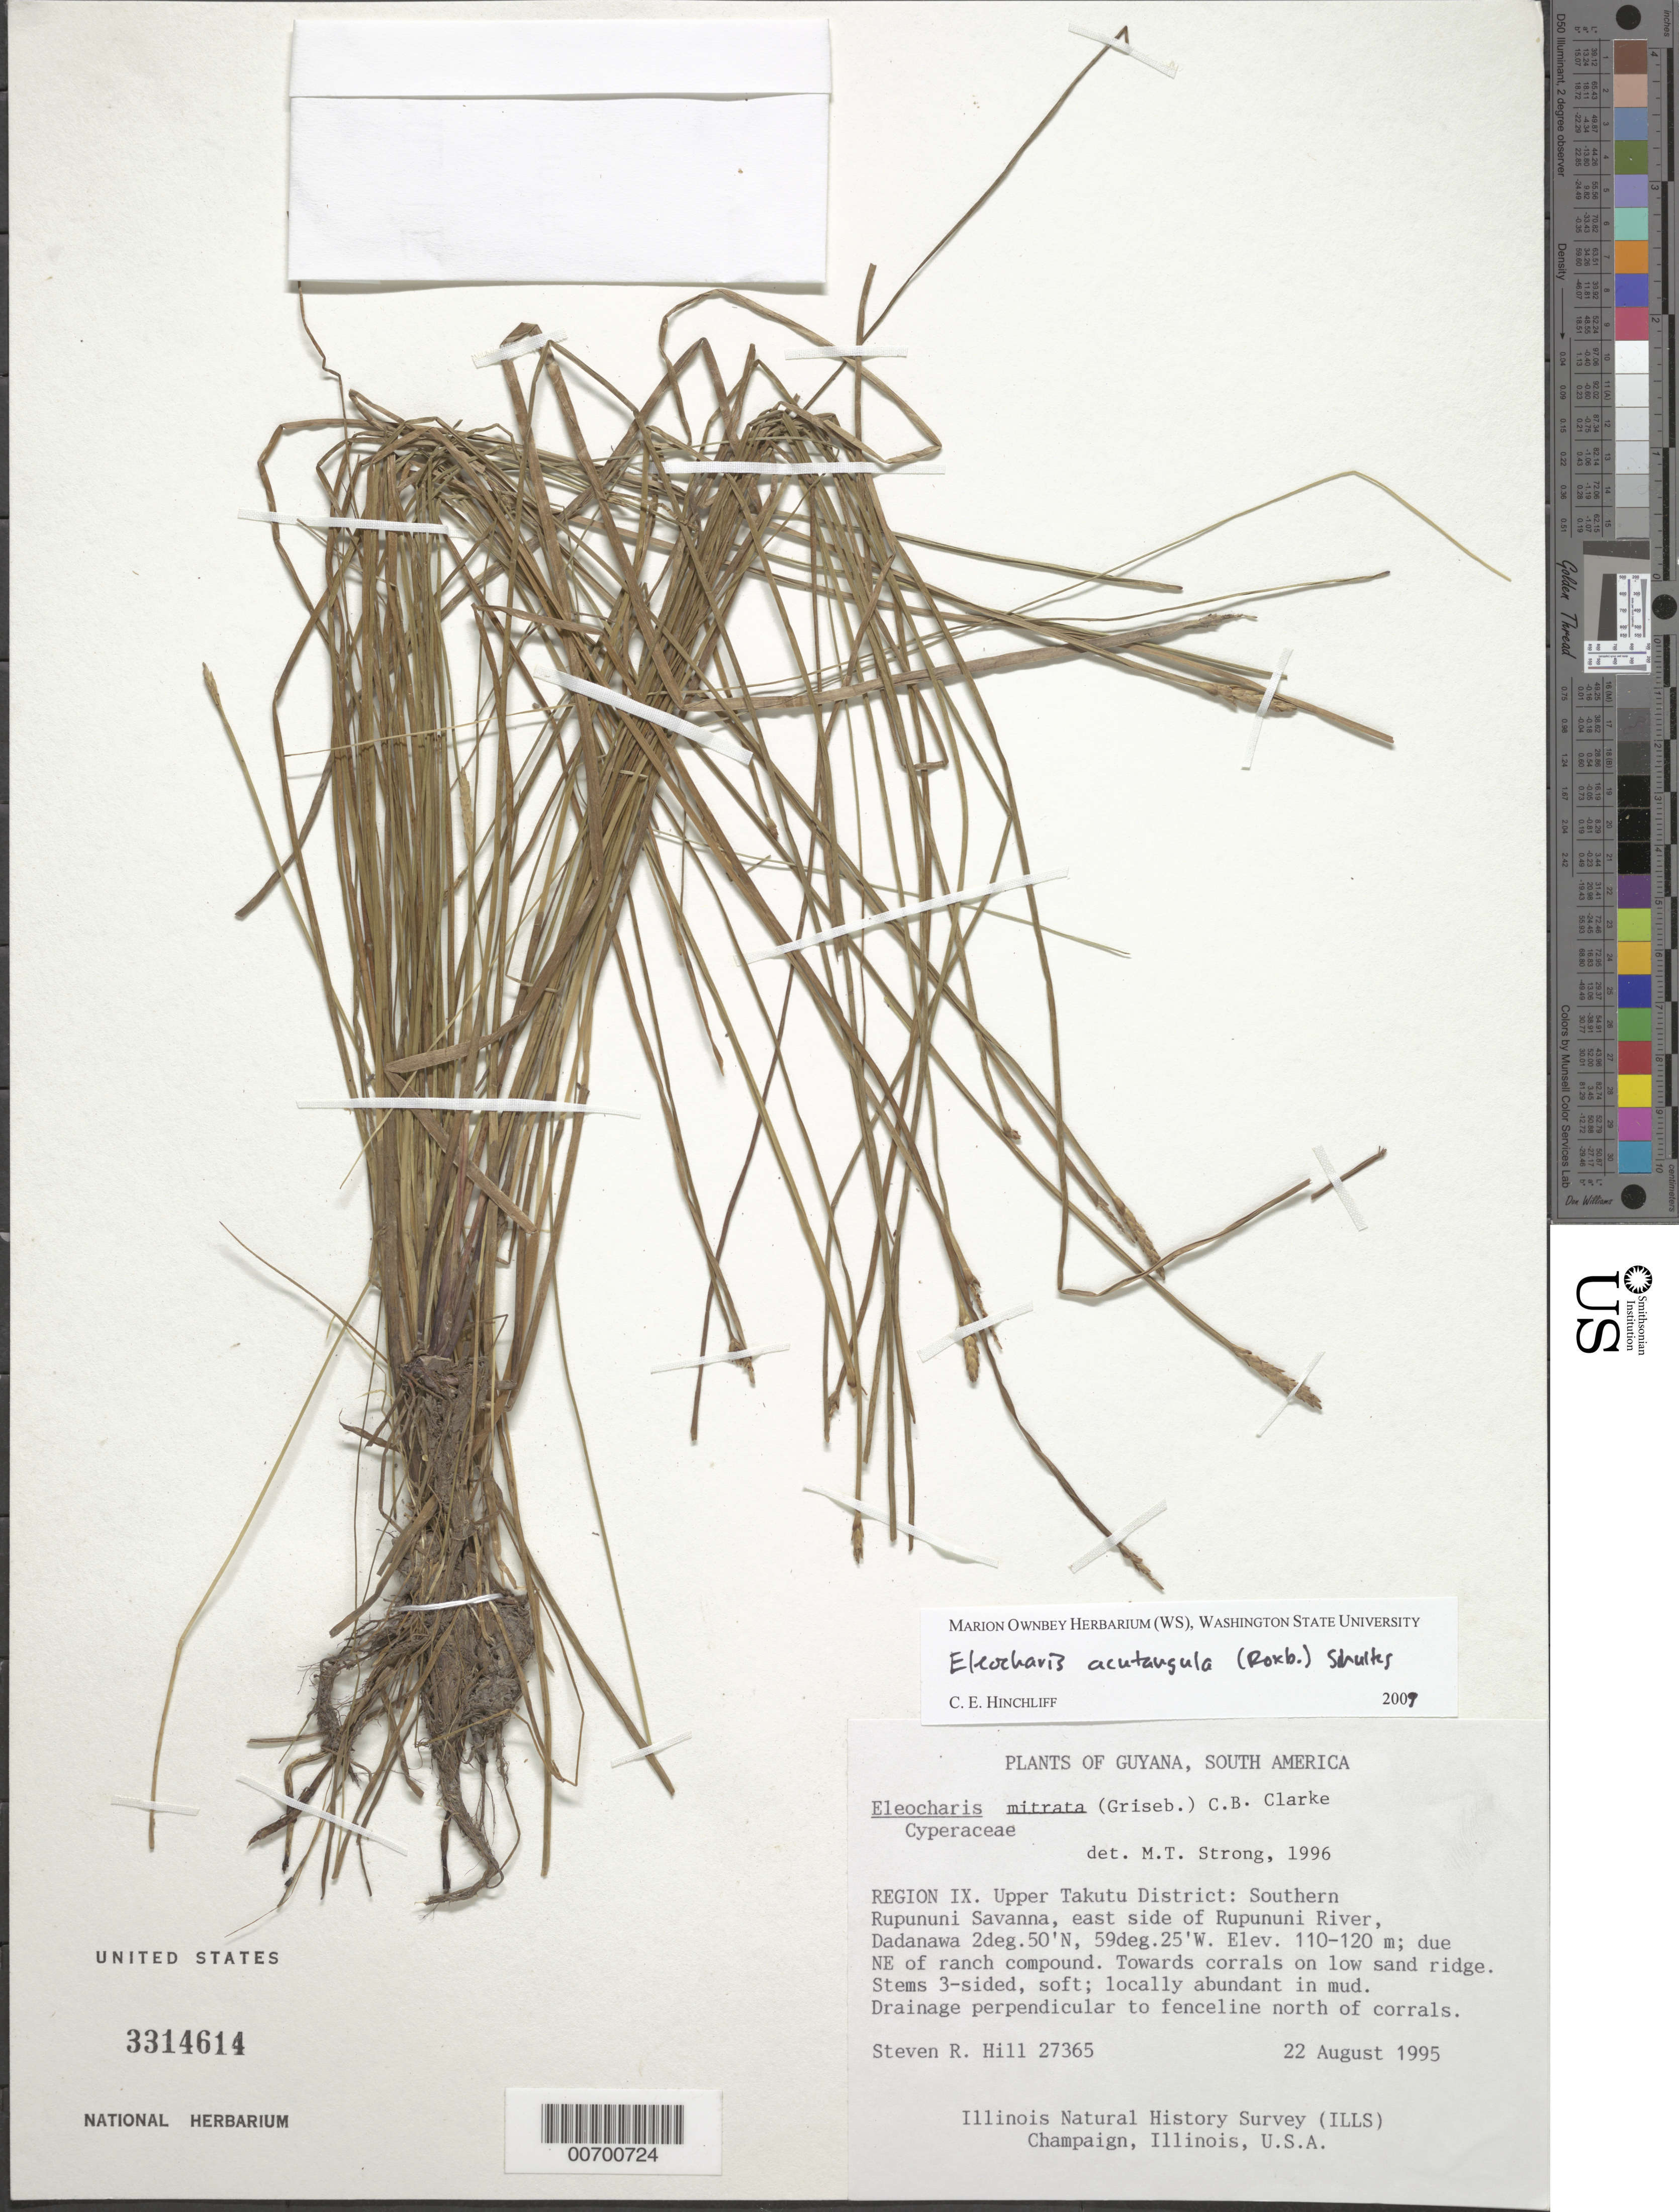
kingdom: Plantae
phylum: Tracheophyta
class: Liliopsida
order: Poales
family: Cyperaceae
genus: Eleocharis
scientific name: Eleocharis acutangula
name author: (Roxb.) Schult.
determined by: Hinchliff, C. E.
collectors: S. R. Hill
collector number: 27365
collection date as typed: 22-Aug-95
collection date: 1995-08-22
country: Guyana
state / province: U. Takutu-U. Essequibo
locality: Dadanawa, southern Rupununi Savanna, E side of Rupununi R.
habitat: Low sand ridge in mud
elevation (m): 110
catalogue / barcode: US 3314614